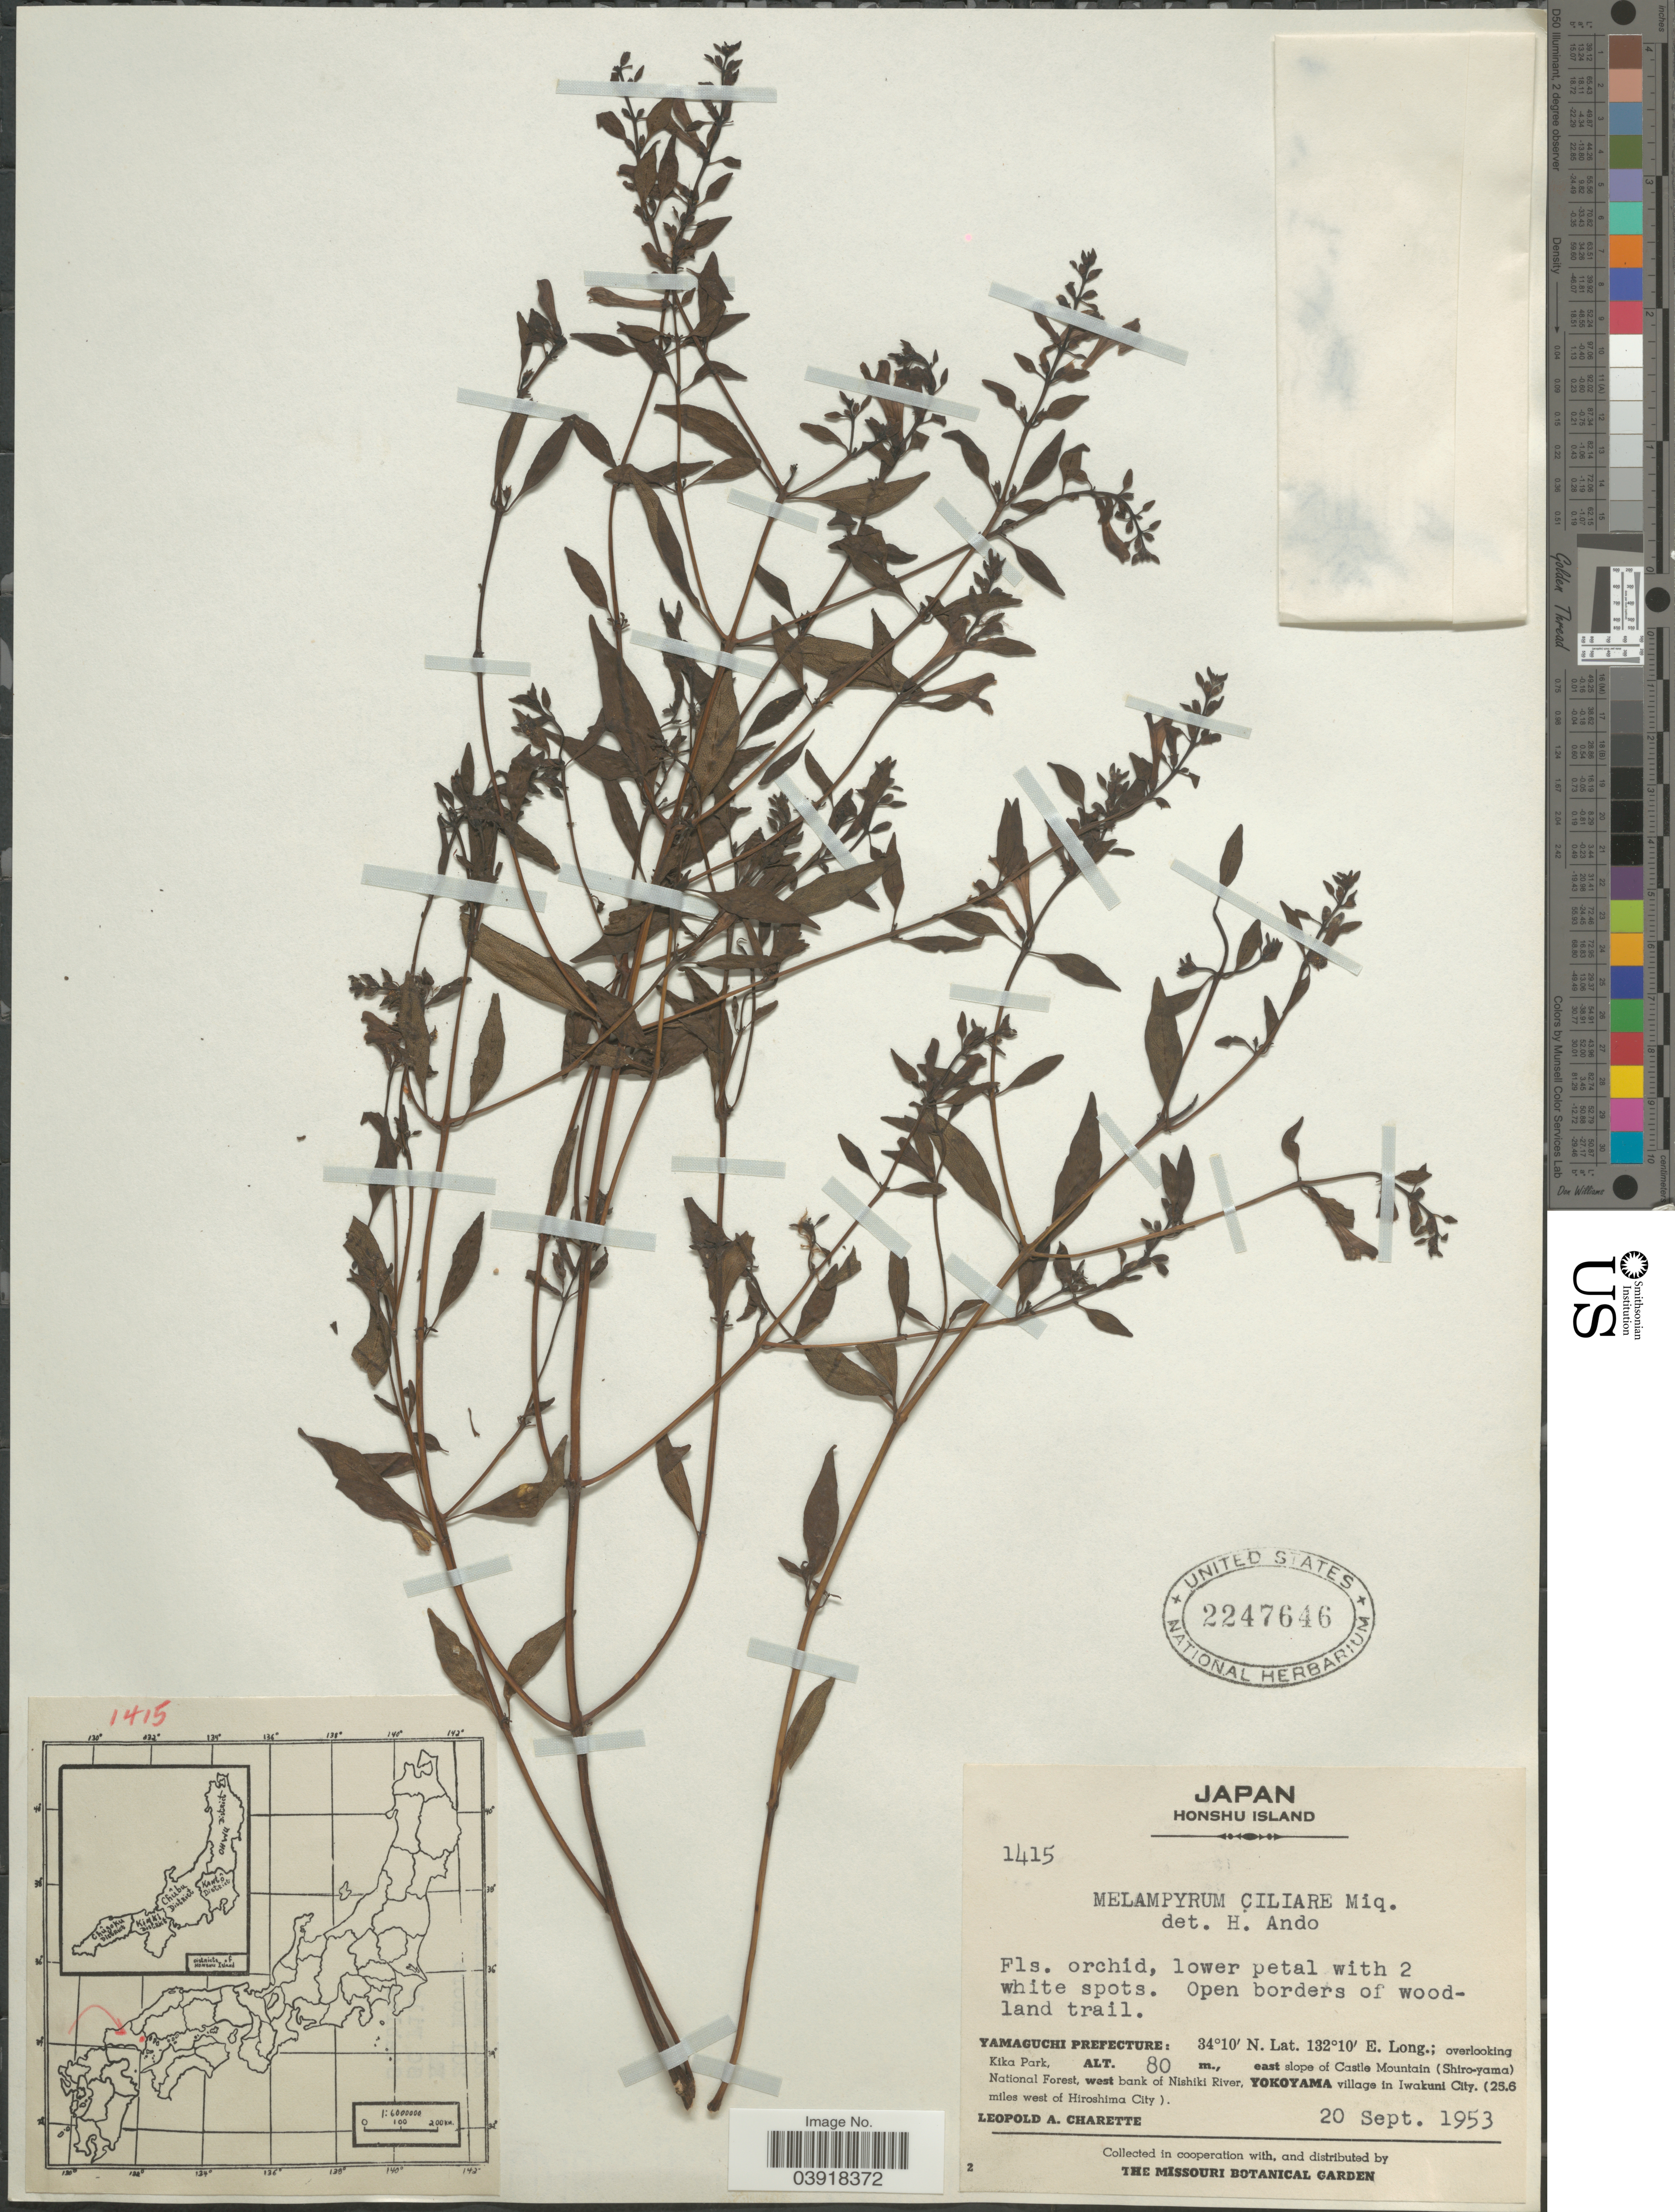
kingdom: Plantae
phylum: Tracheophyta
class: Magnoliopsida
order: Lamiales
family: Orobanchaceae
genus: Melampyrum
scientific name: Melampyrum ciliare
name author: Miq.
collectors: L. A. Charette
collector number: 1415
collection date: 1953-09-20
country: Japan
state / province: Yamaguti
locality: Honshu Island. Yamaguchi Prefecture: overlooking Kika Park, east slope of Castle Mountain (Shiro-yama) National Forest, west bank of Nishiki River, Yokoyama village in Iwakuni City. (25.6 miles west of Hiroshima City).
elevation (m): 80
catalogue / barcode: US 2247646